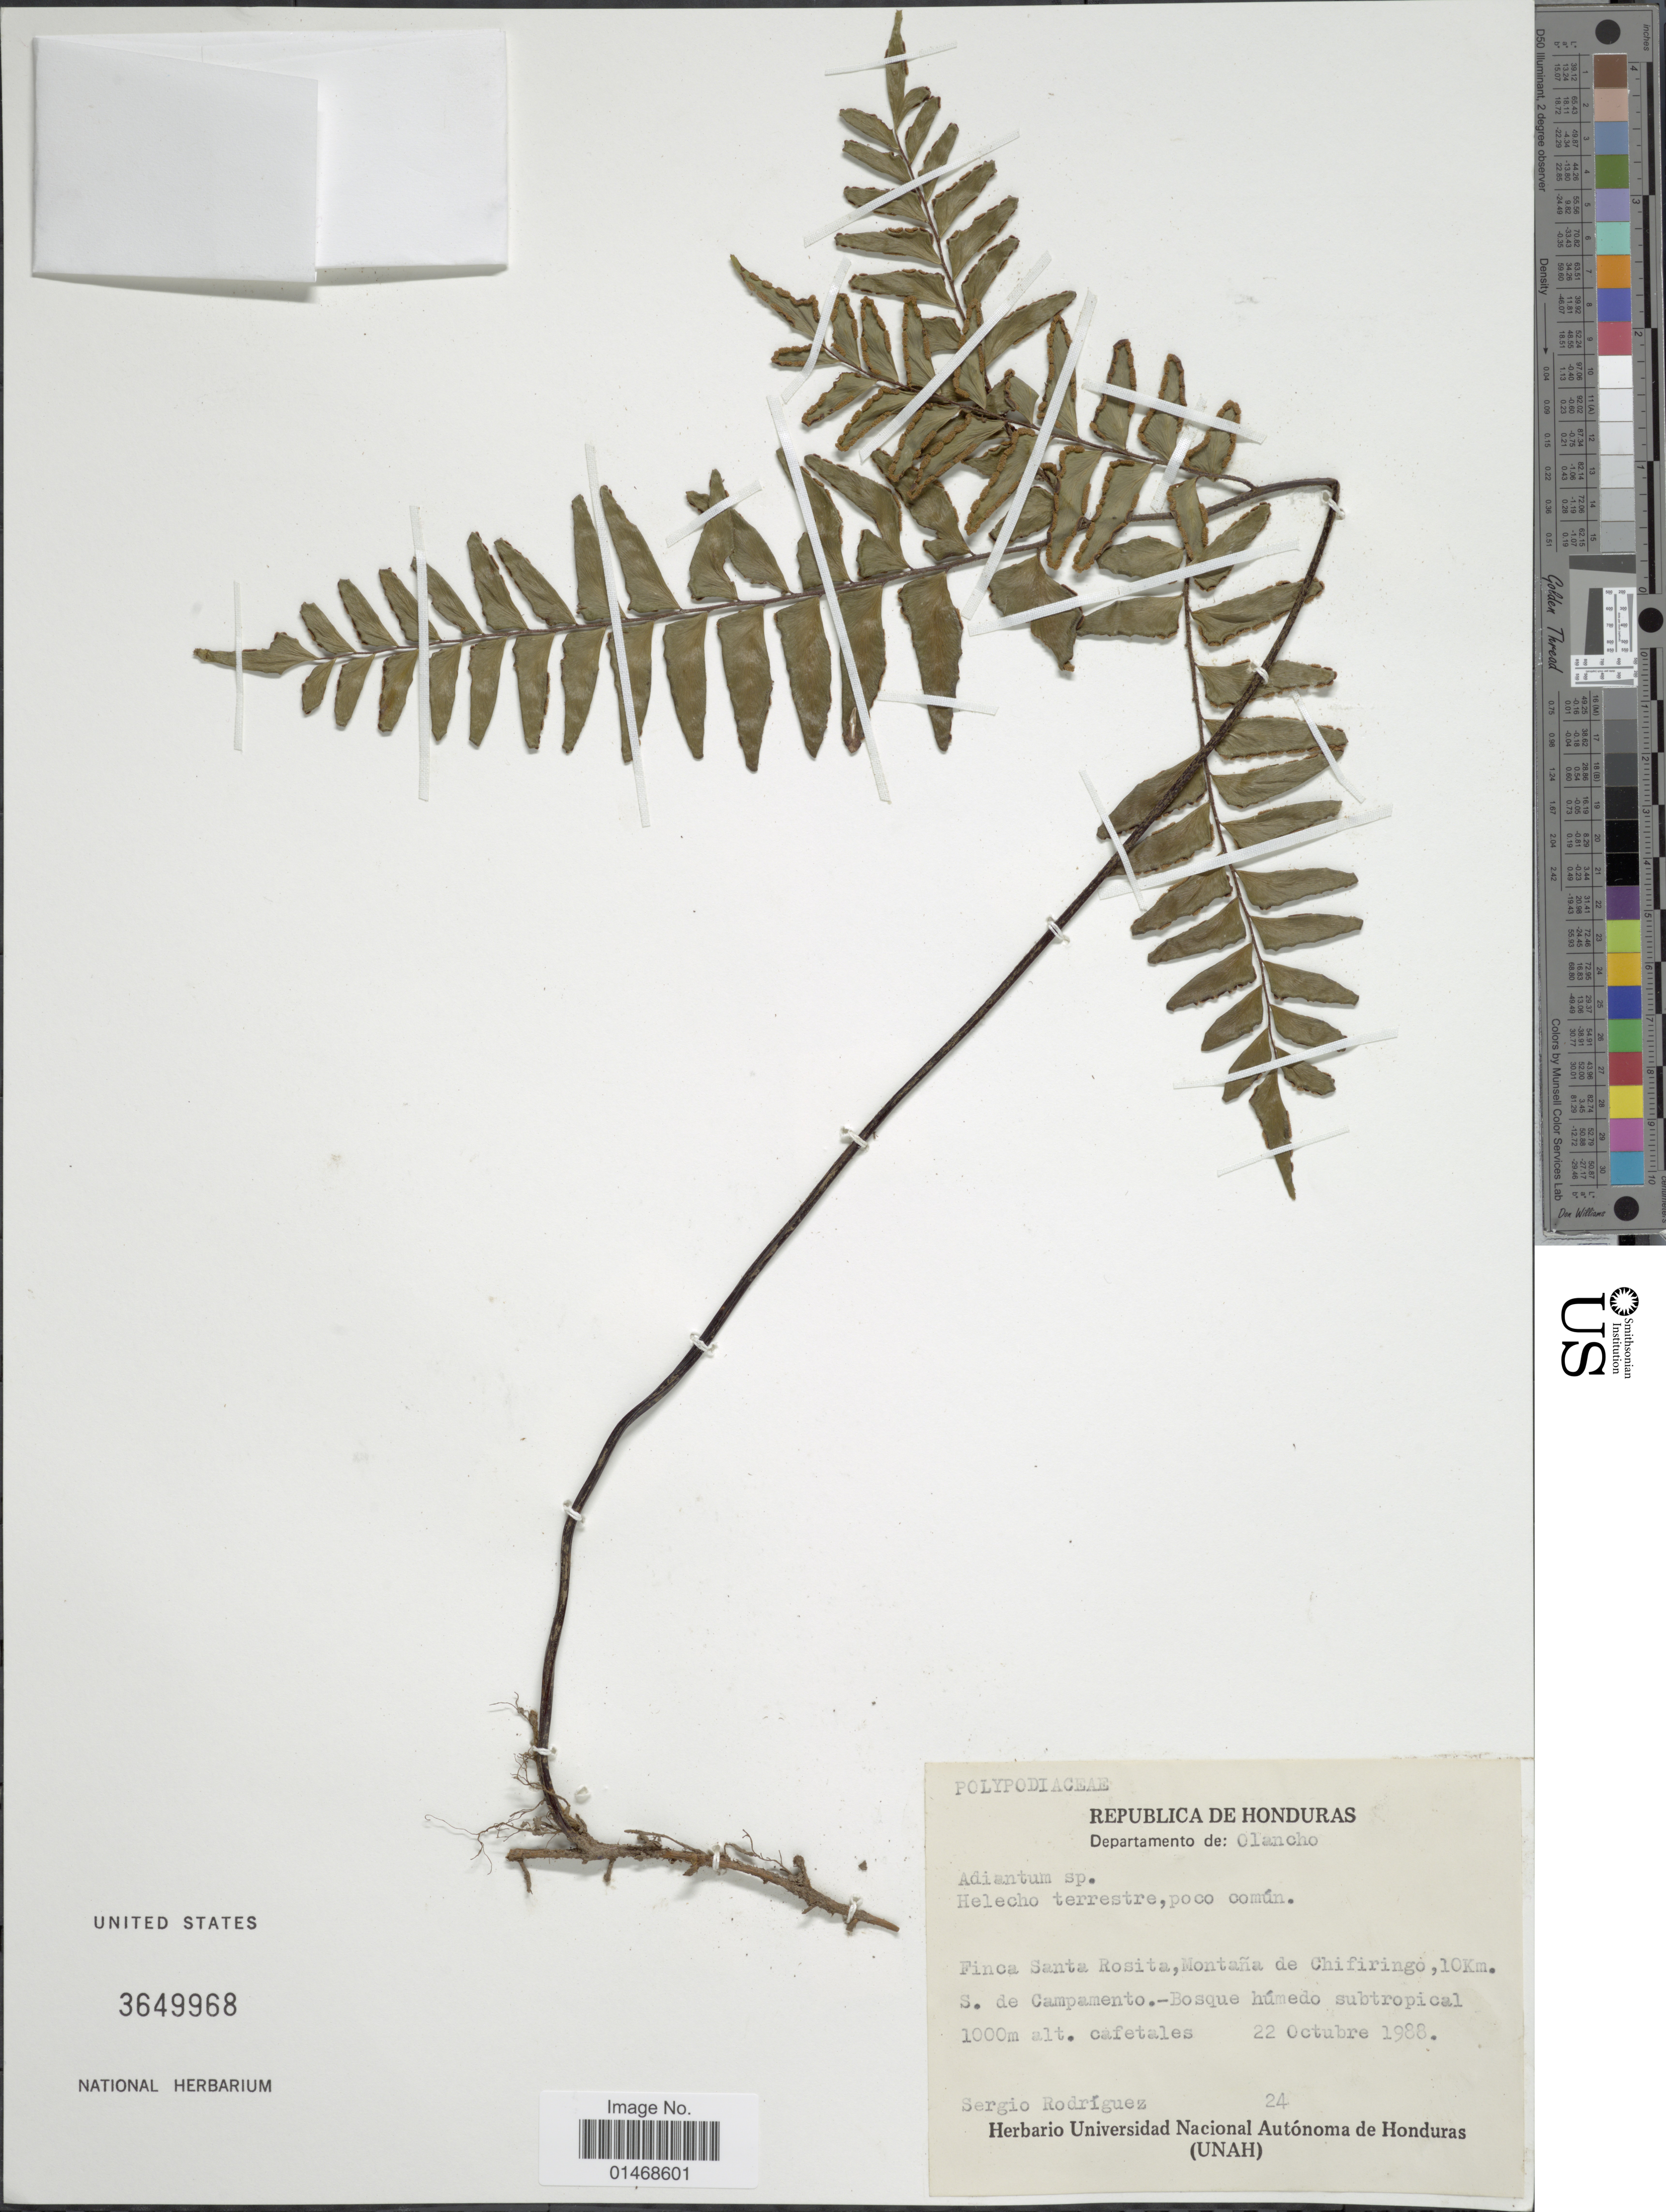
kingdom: Plantae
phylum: Tracheophyta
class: Polypodiopsida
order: Polypodiales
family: Pteridaceae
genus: Adiantum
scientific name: Adiantum sp.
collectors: S. Rodriguez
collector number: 24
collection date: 1988-10-22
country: Honduras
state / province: Olancho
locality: Departamento de: Olancho, Finca Santa Rosita, Montaña de Chifiringo, 10Km. S de Campamento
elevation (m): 1000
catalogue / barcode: US 3649968